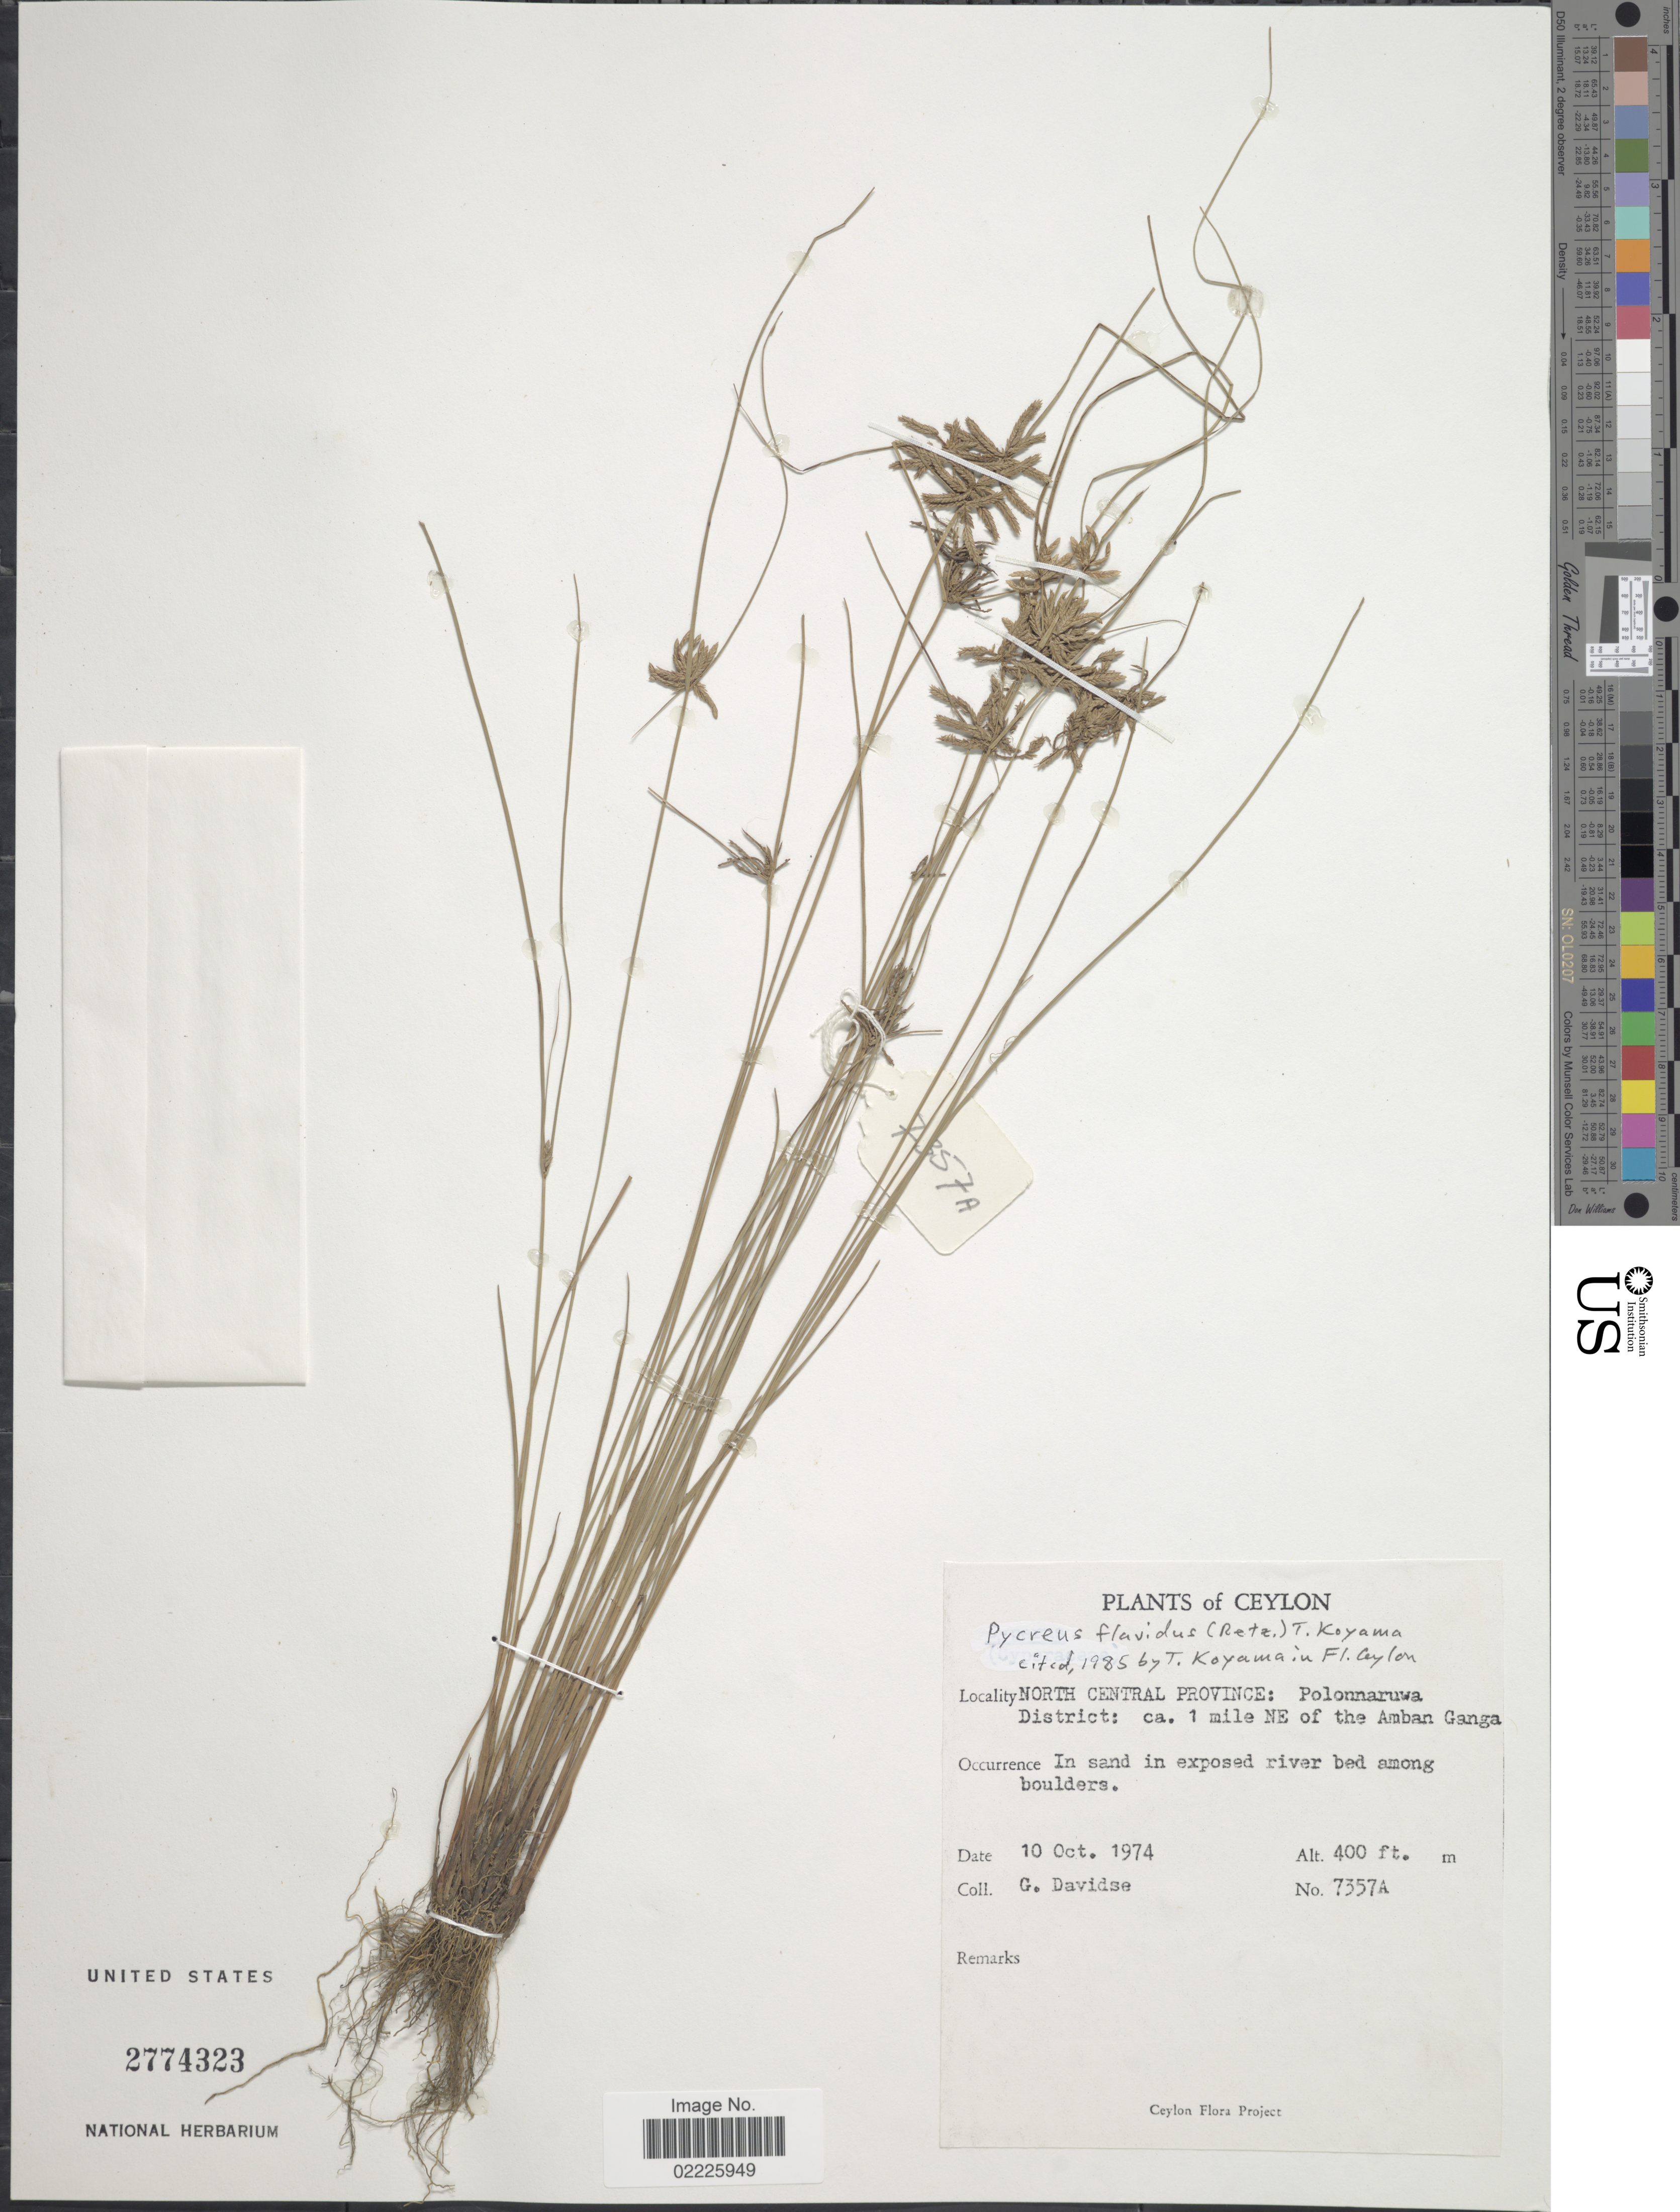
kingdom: Plantae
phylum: Tracheophyta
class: Liliopsida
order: Poales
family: Cyperaceae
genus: Cyperus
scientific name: Cyperus flavidus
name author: Retz.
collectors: G. Davidse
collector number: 7357A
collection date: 1974-10-10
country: Sri Lanka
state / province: North Central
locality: Ceylon: Polonnaruwa District: ca. 1 mile NE of the Amban Ganga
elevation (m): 122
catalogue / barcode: US 2774323